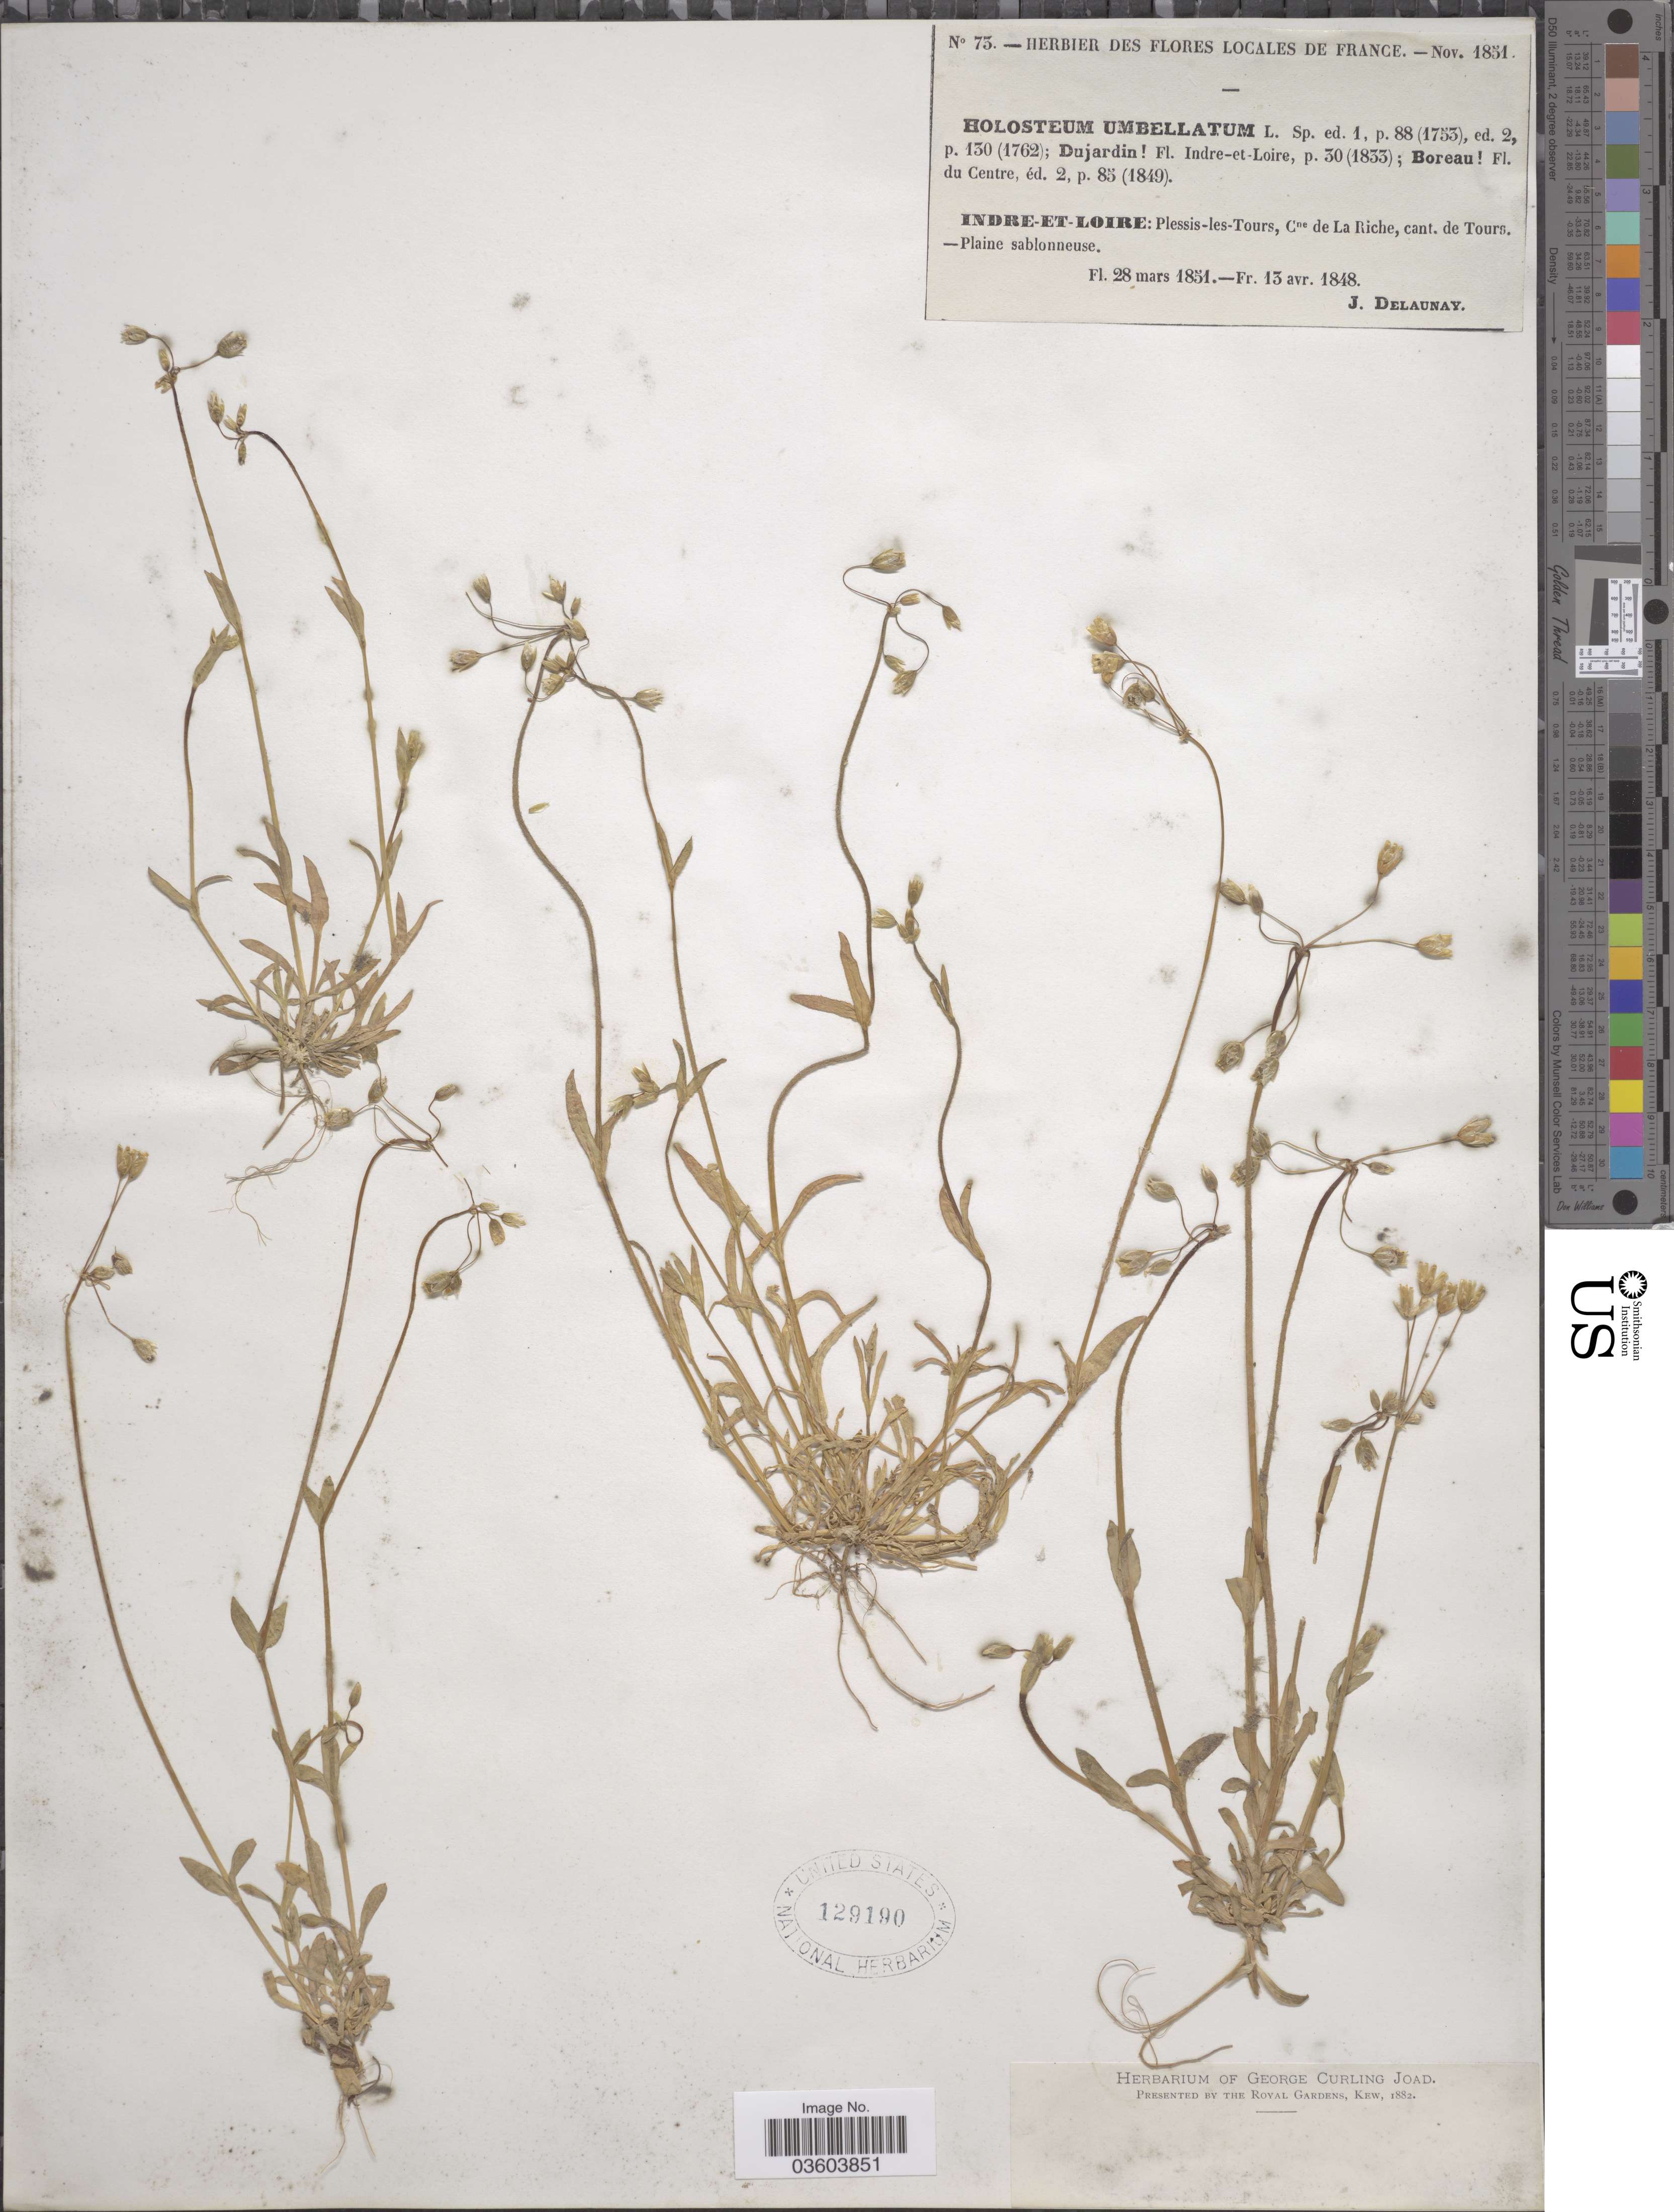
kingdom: Plantae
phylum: Tracheophyta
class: Magnoliopsida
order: Caryophyllales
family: Caryophyllaceae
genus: Holosteum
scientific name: Holosteum umbellatum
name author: L.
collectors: J. Delaunay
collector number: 73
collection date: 1848-04-13/1851-03-28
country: France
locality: Indre-et-Loire: Plessis-les-Tours, Cne de La Riche, cant. de Tours. -Plaine sablonneuse.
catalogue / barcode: US 129190